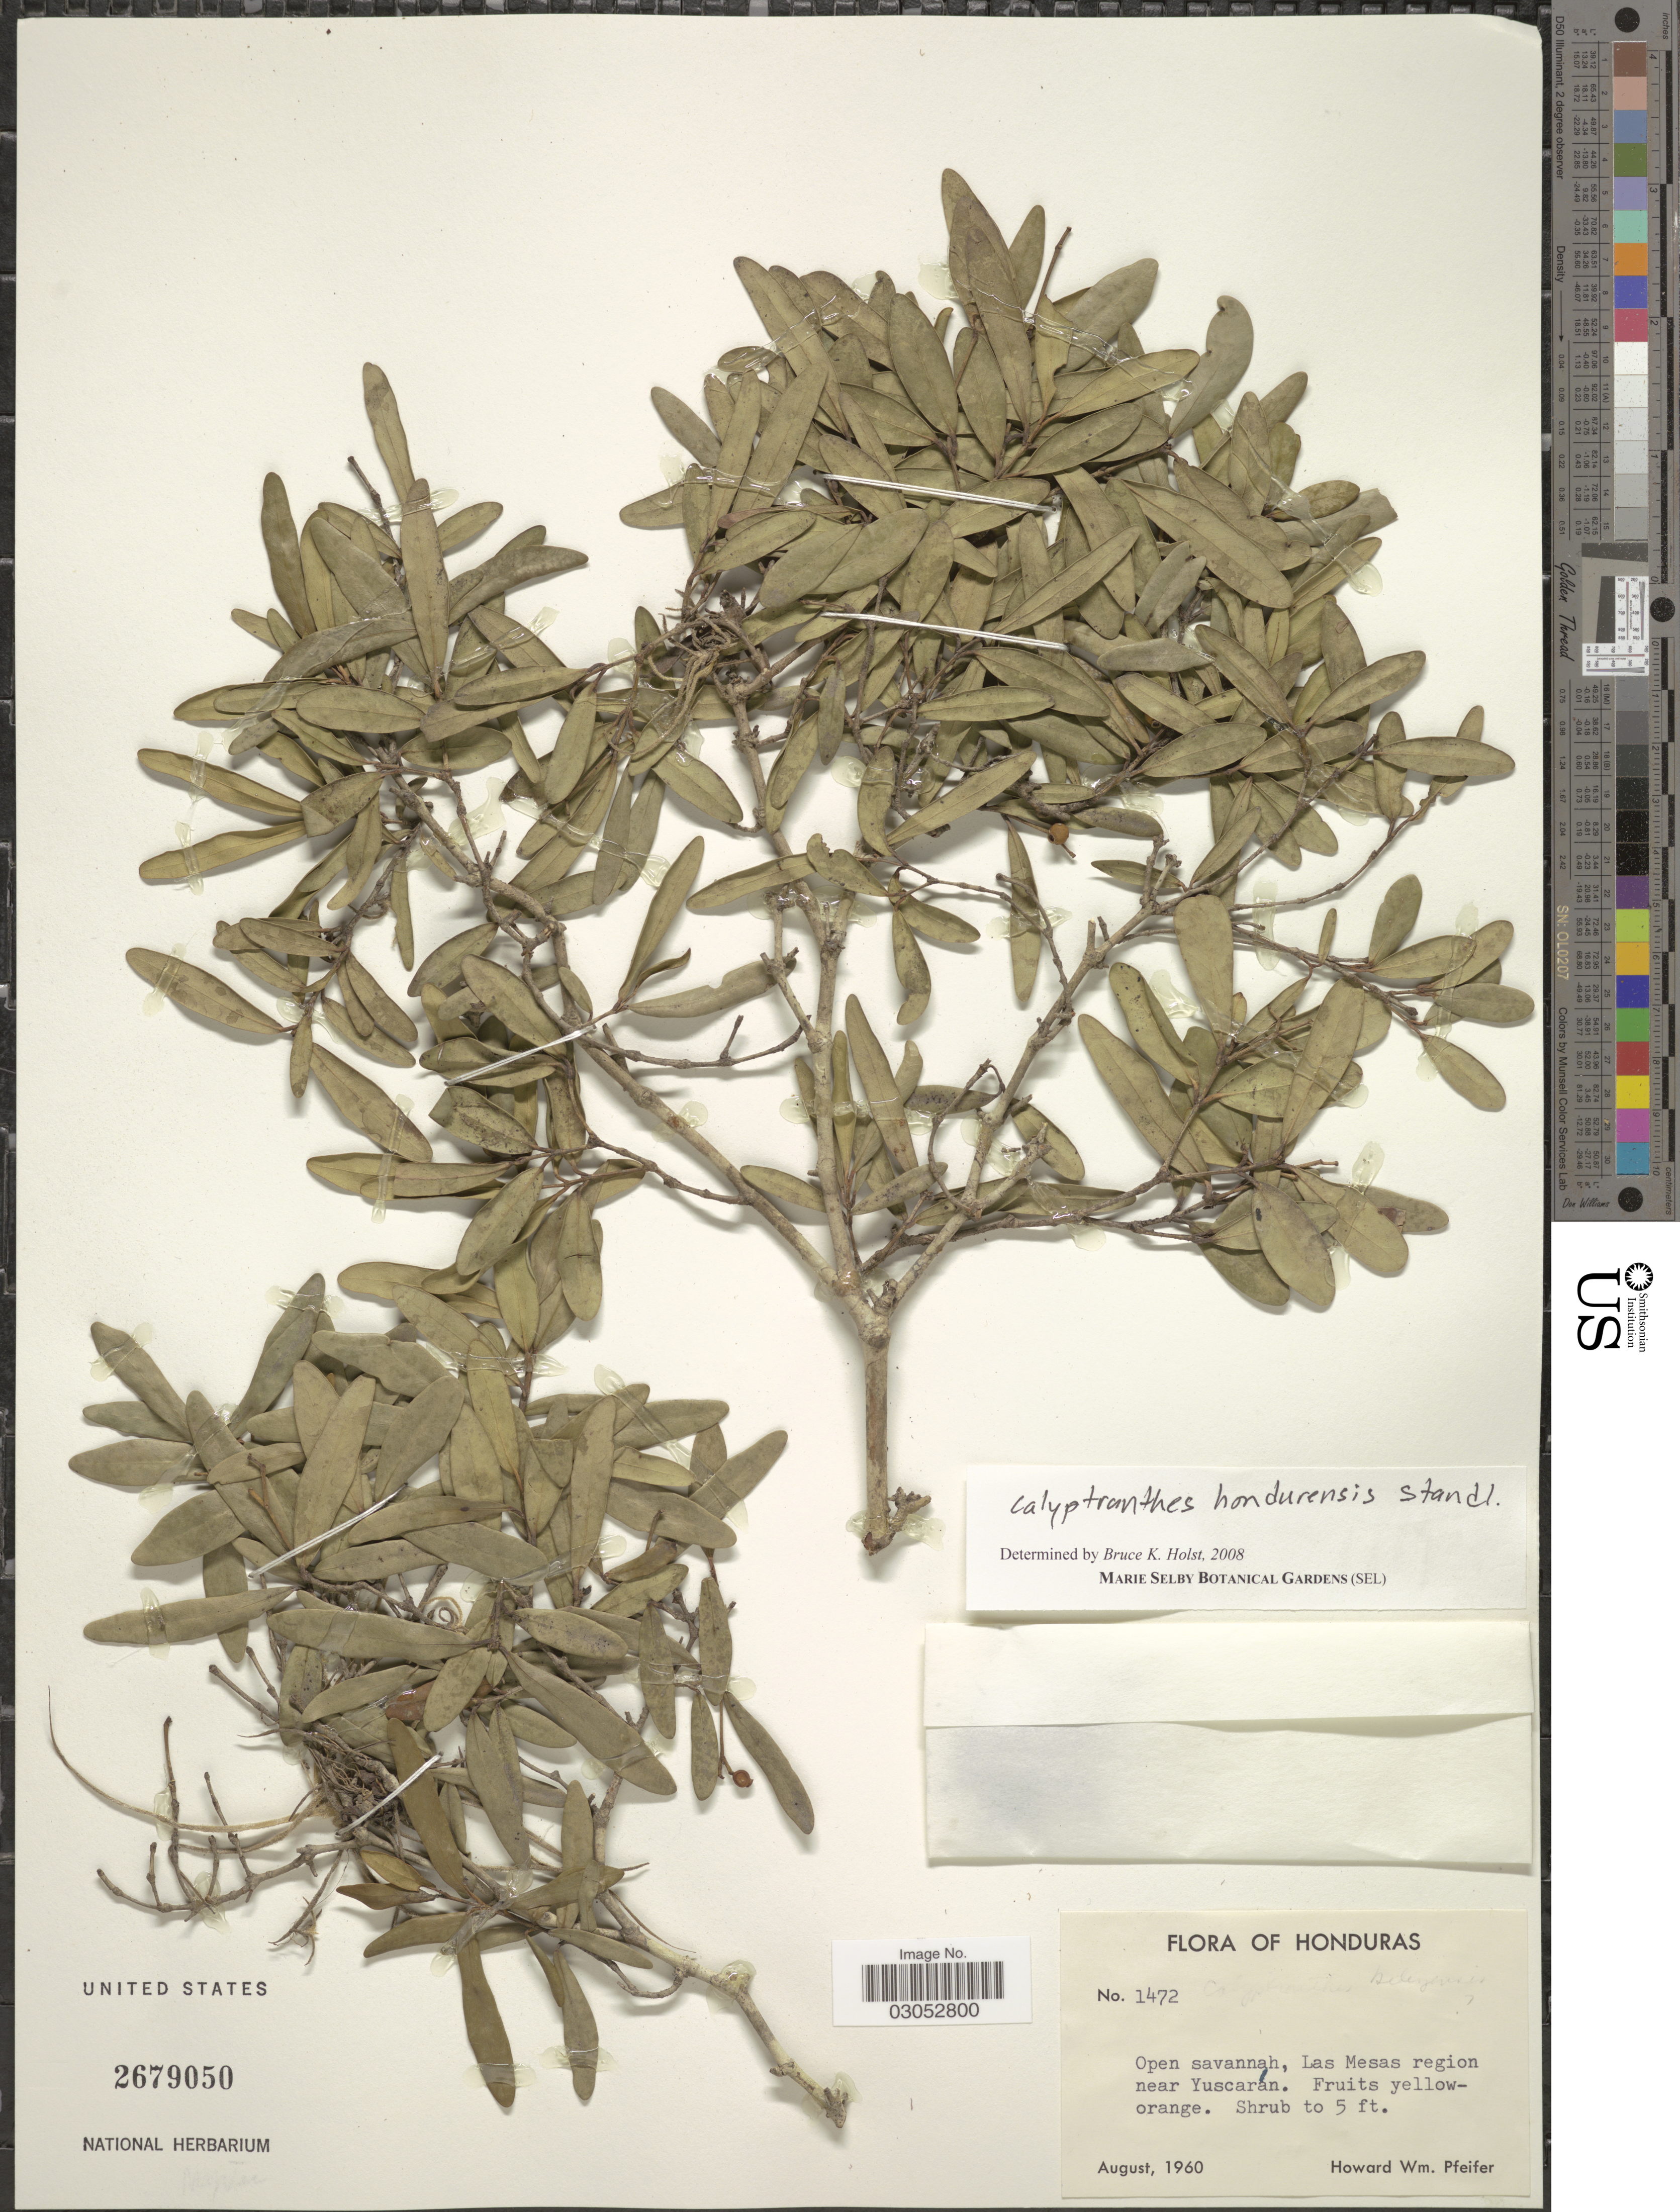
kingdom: Plantae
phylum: Tracheophyta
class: Magnoliopsida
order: Myrtales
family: Myrtaceae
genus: Myrcia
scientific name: Myrcia hondurensis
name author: (Standl.) A.R. Lourenço & Sánchez-Cháv.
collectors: H. W. Pfeifer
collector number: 1472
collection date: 1960-08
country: Honduras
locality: Las Mesas region near Yuscarán.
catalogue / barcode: US 2679050